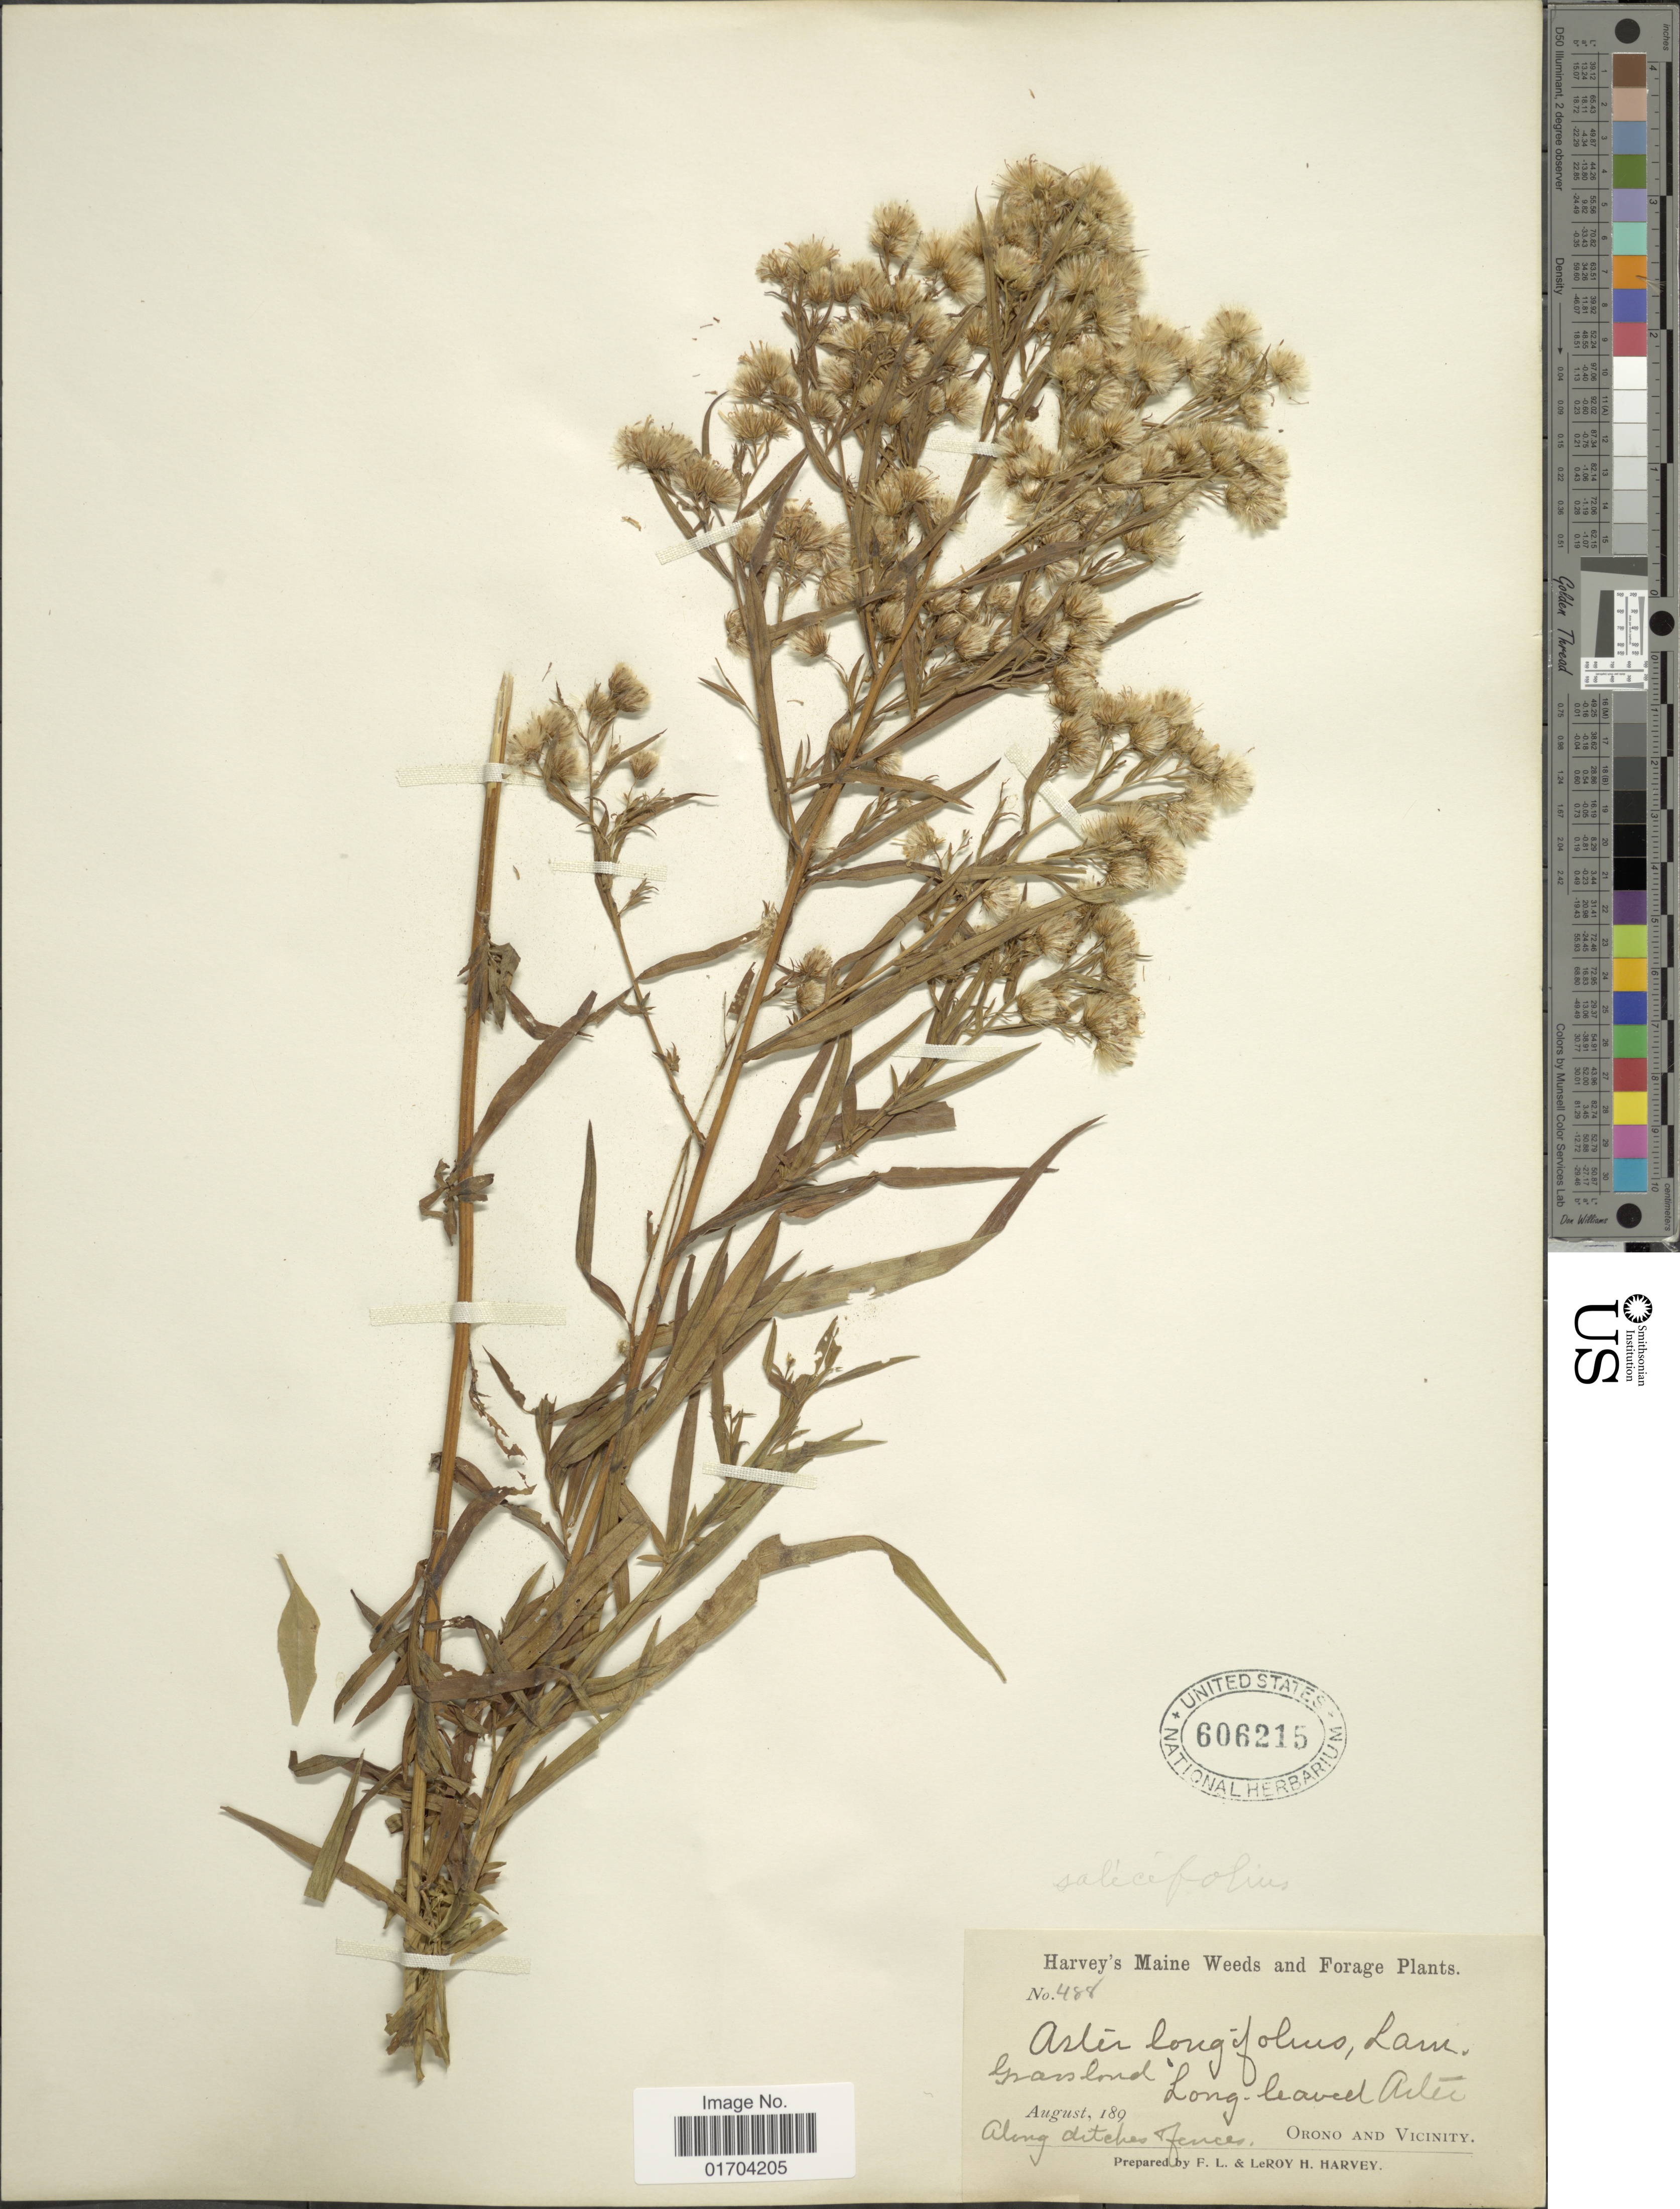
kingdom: Plantae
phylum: Tracheophyta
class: Magnoliopsida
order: Asterales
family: Asteraceae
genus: Symphyotrichum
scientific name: Symphyotrichum sp.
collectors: F. L. Harvey & L. H. Harvey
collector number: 488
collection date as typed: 189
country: United States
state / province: Maine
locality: Orono and vicinity. Harvey's Maine Weeds and Forage.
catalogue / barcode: US 606215